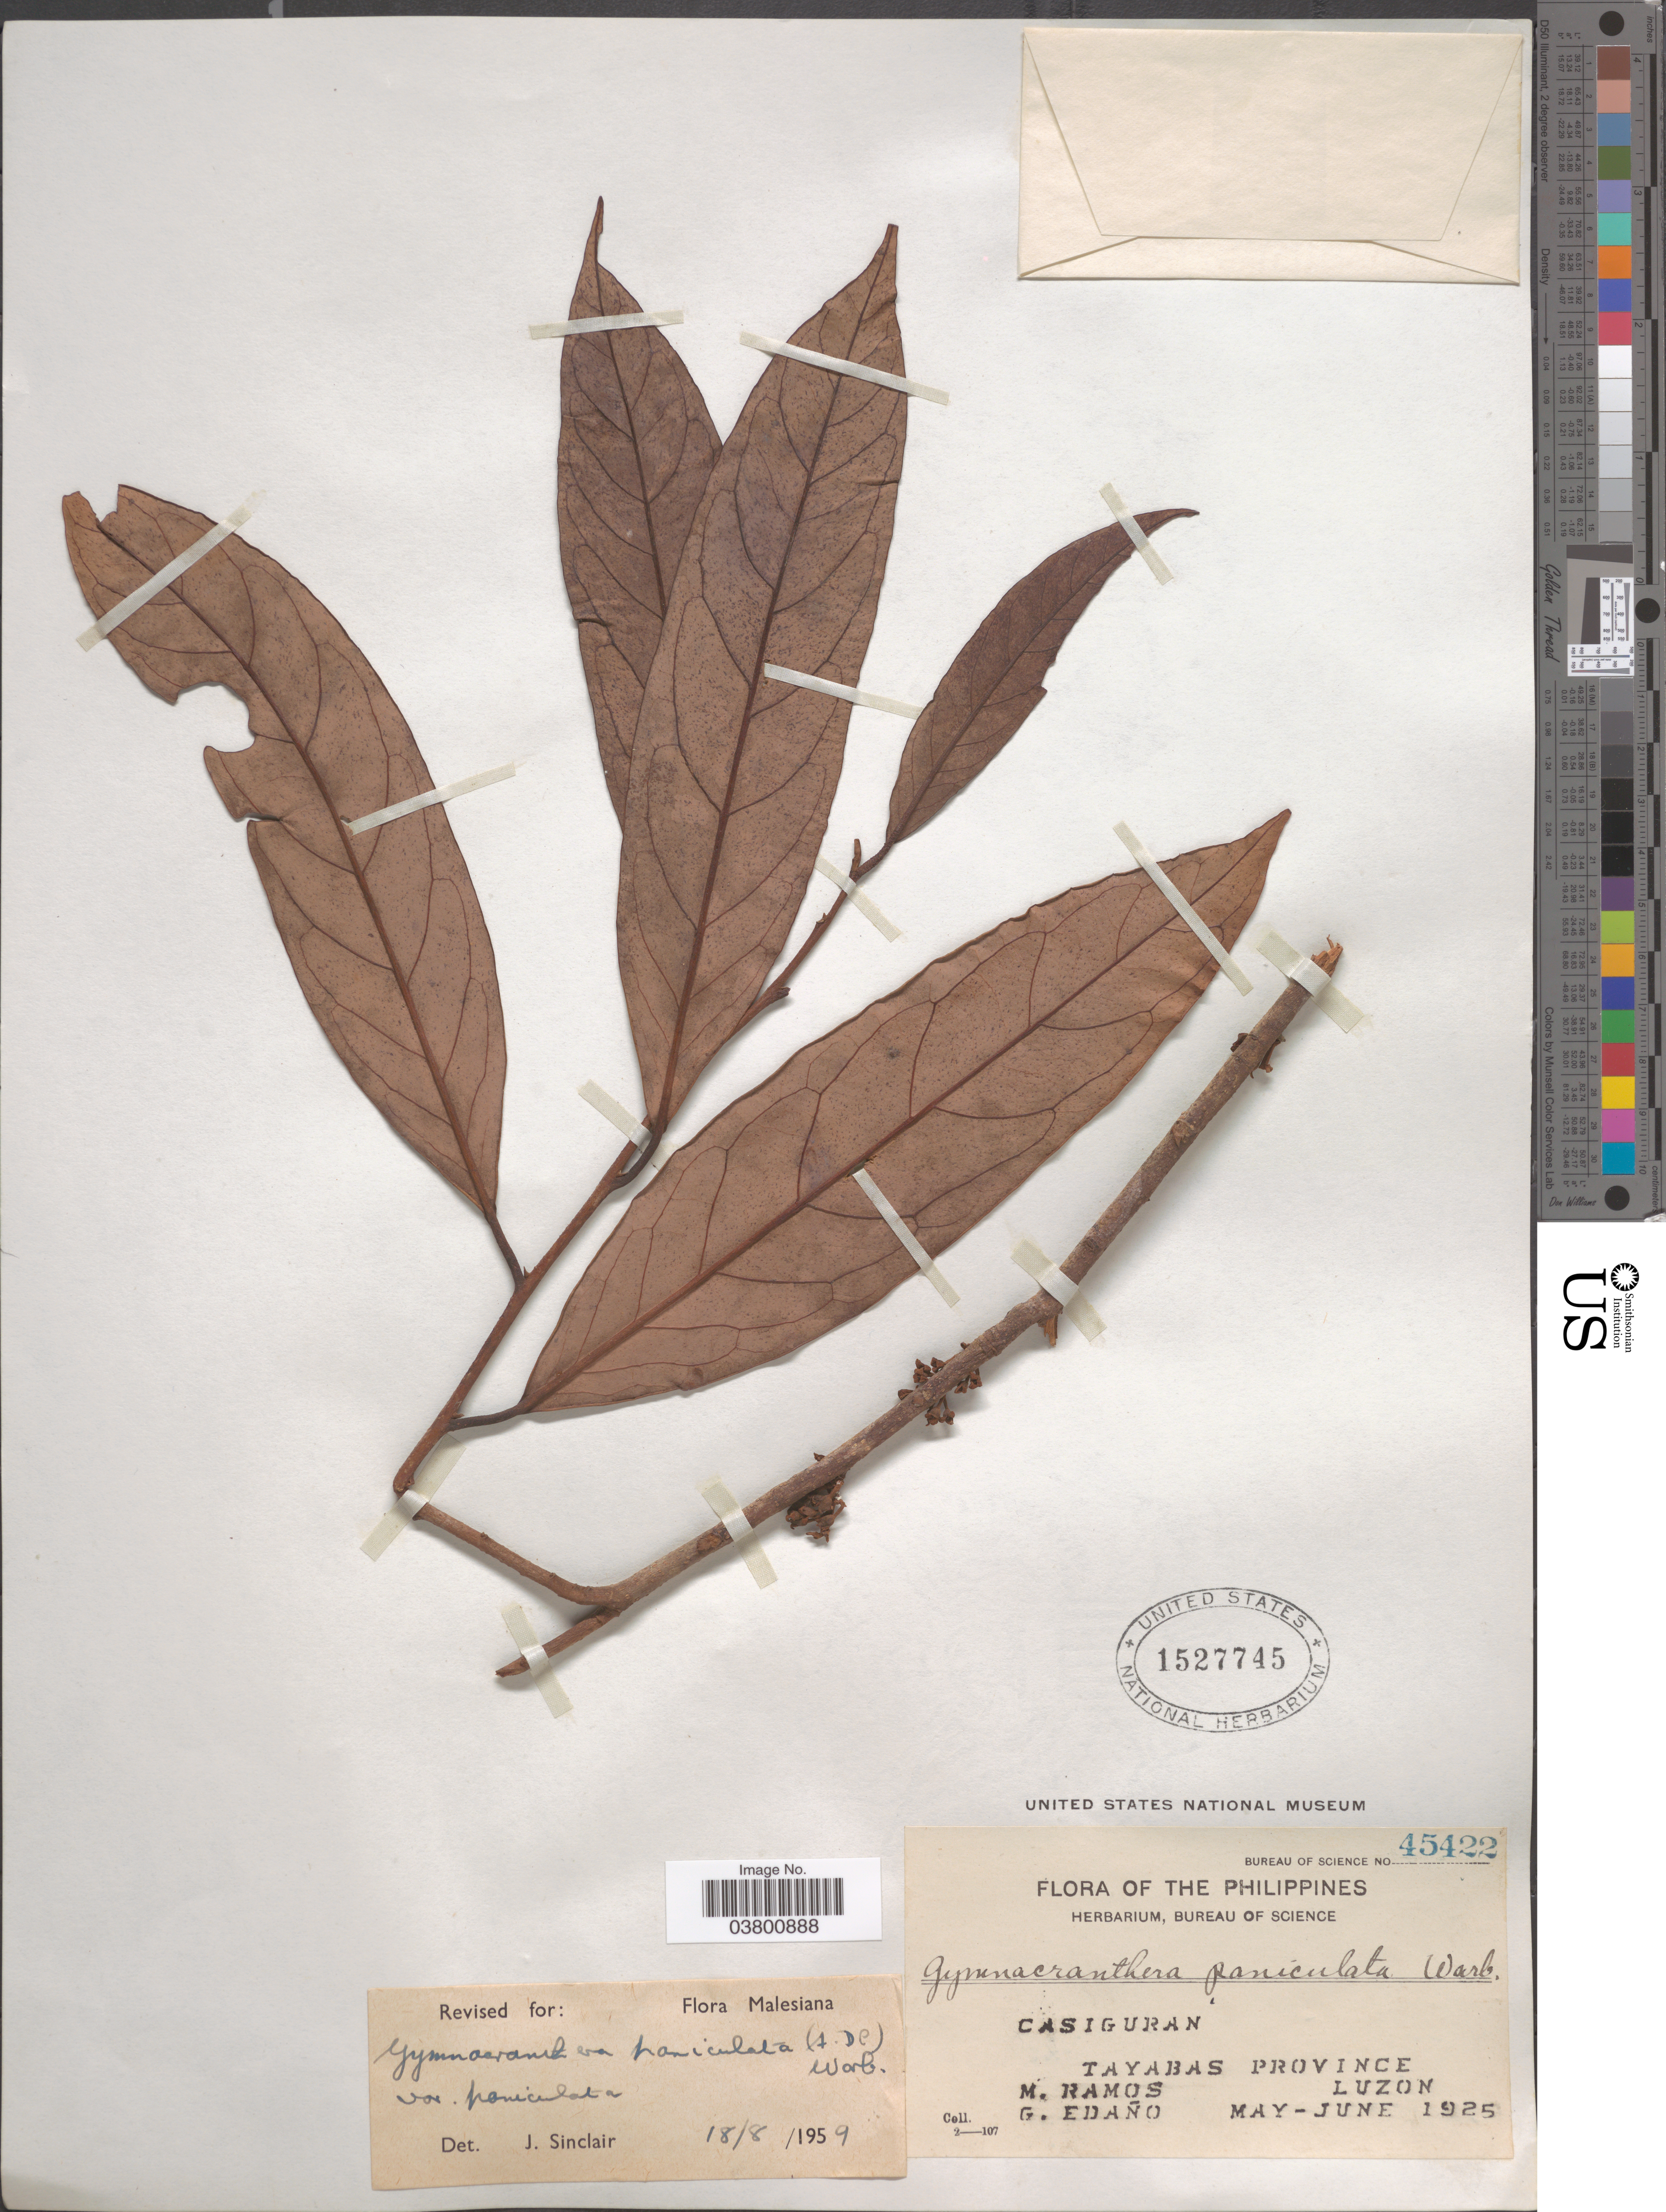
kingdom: Plantae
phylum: Tracheophyta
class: Magnoliopsida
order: Magnoliales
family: Myristicaceae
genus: Gymnacranthera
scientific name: Gymnacranthera paniculata var. paniculata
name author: (A. DC.) Warb.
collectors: M. Ramos & G. Edaño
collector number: Bureau of Science 45422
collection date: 1925-05/1925-06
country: Philippines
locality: Casiguran. Tayabas Province, Luzon.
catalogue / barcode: US 1527745